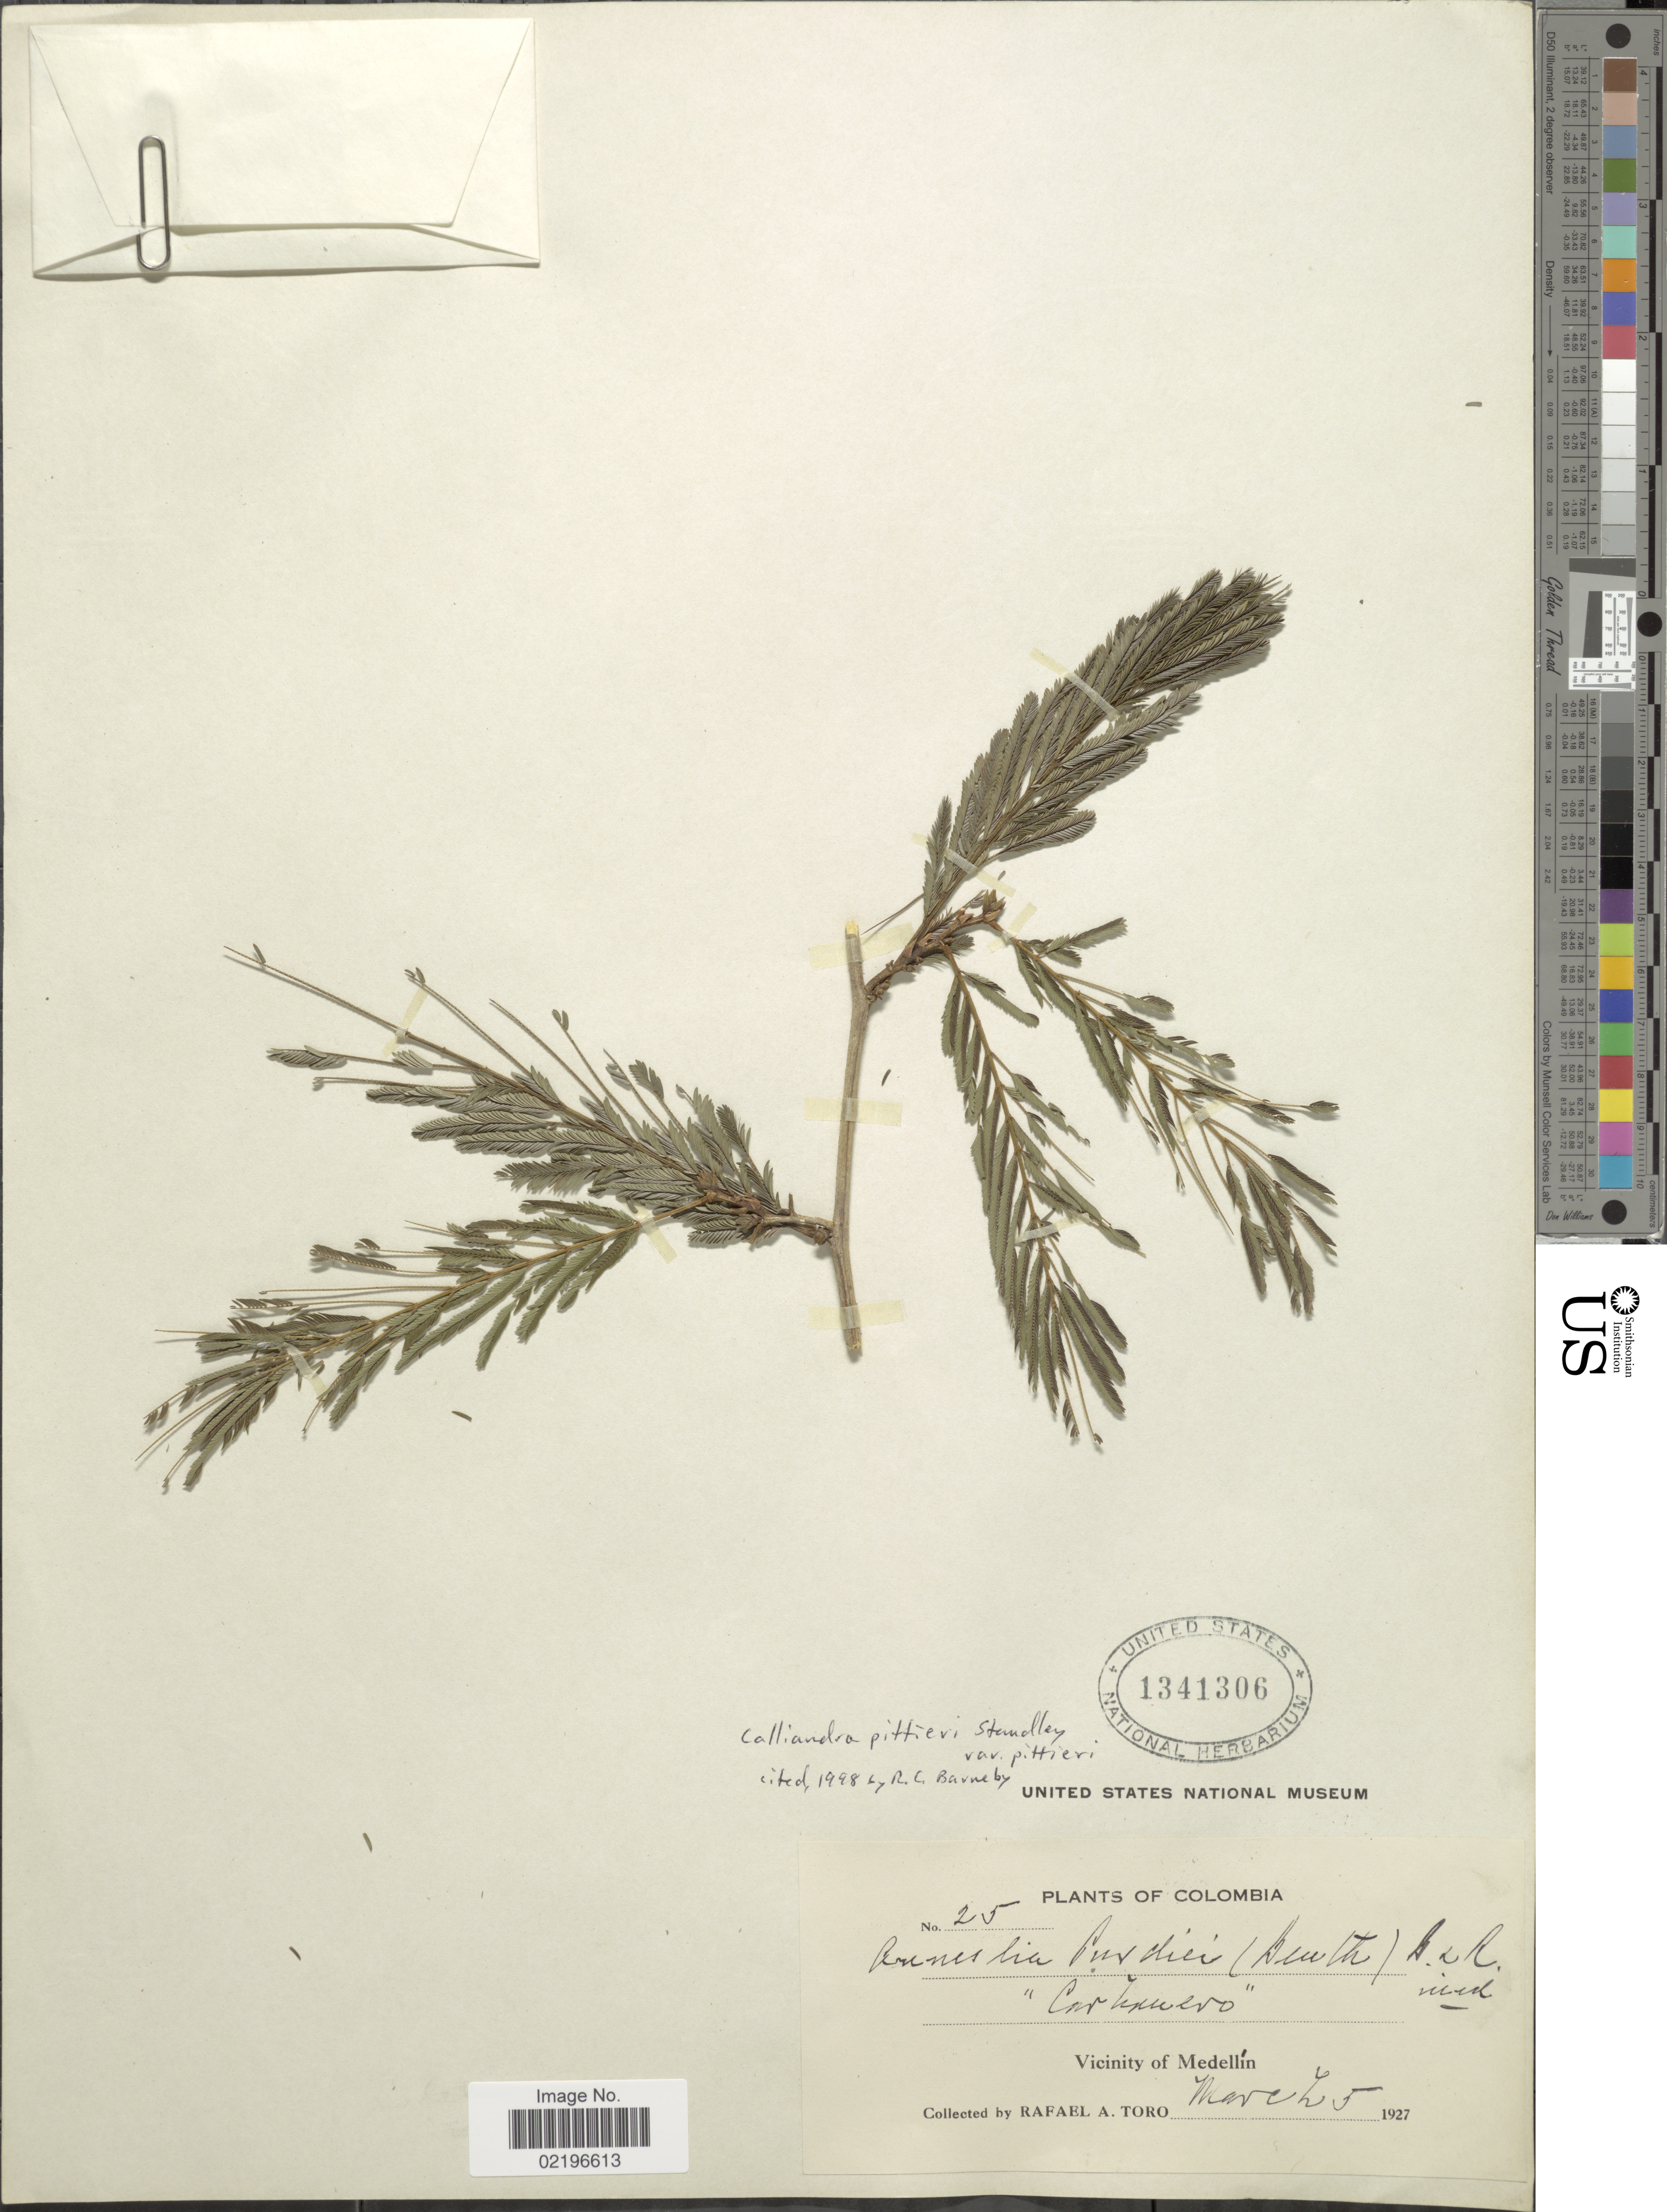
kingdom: Plantae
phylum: Tracheophyta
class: Magnoliopsida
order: Fabales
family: Fabaceae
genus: Calliandra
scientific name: Calliandra pittieri var. pittieri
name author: Standl.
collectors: R. A. Toro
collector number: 25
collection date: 1927-03-05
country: Colombia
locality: Vicinity of Medellin.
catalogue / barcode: US 1341306